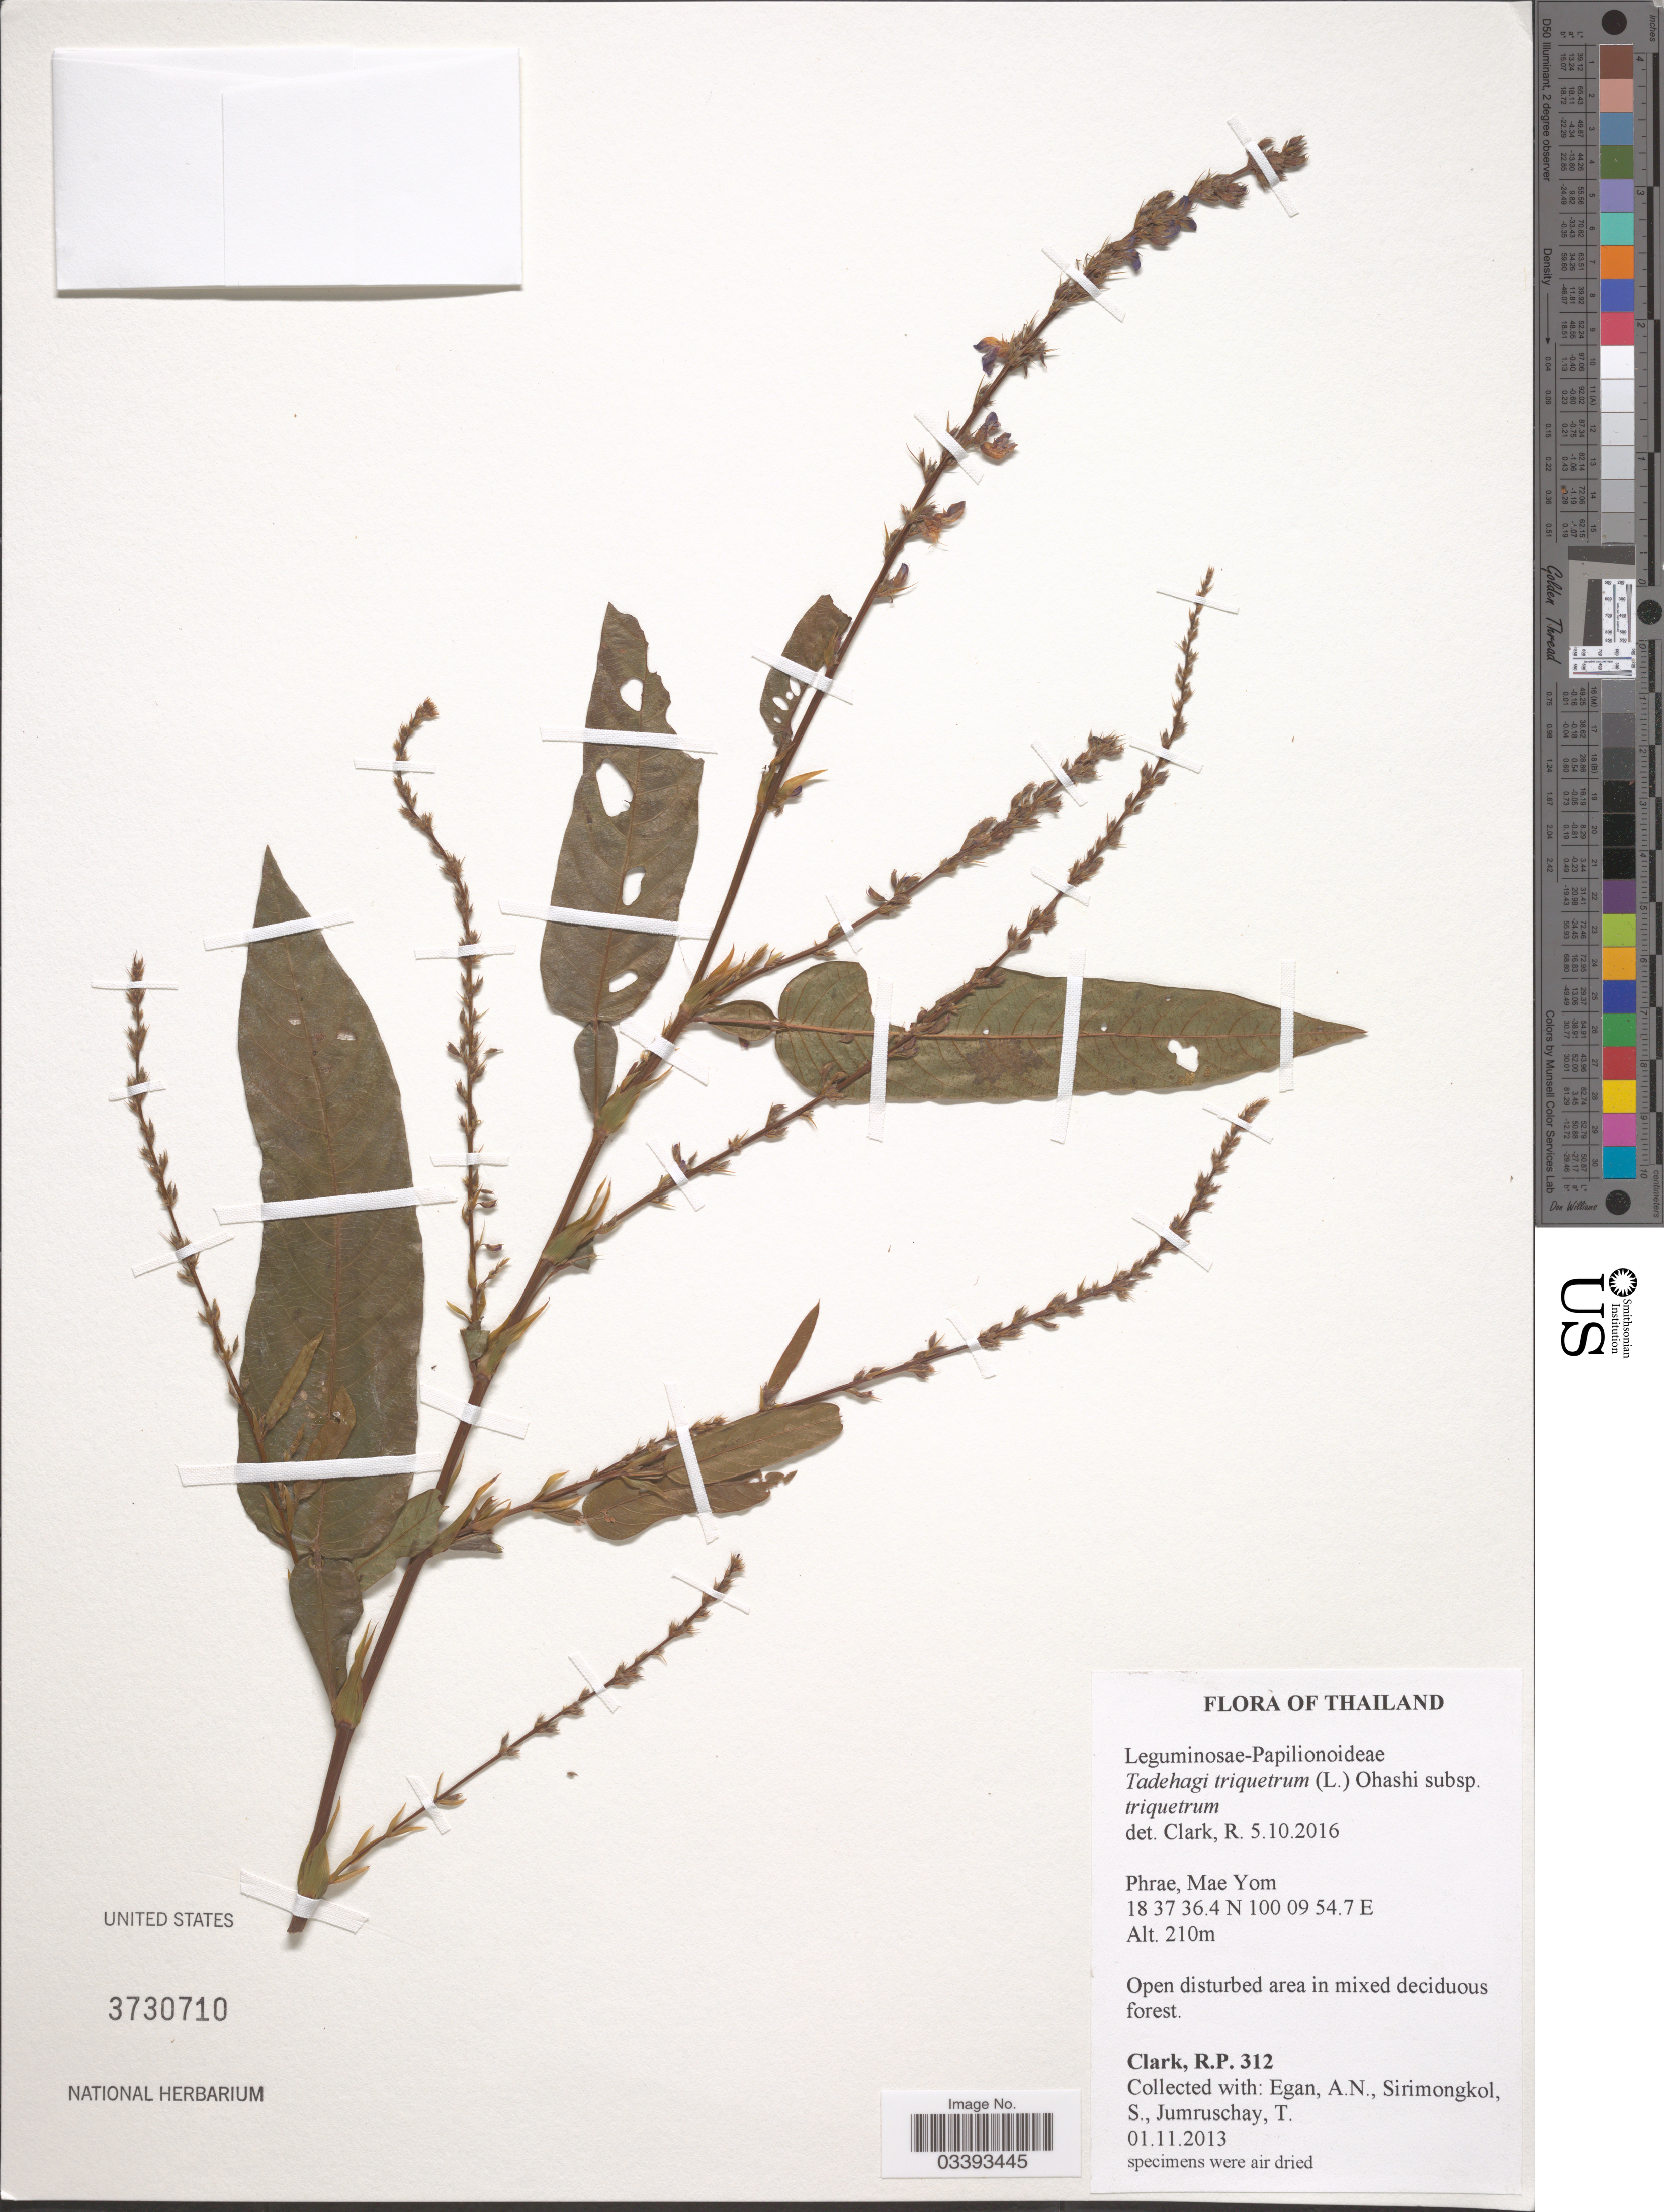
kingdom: Plantae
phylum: Tracheophyta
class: Magnoliopsida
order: Fabales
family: Fabaceae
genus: Tadehagi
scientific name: Tadehagi triquetrum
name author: (L.) H. Ohashi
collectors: R. P. Clark, A. N. Egan, S. Sirimongkol & T. Jumruschay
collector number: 312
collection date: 2013-11-01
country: Thailand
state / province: Phrae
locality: Mae Yom.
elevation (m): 210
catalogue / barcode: US 3730710